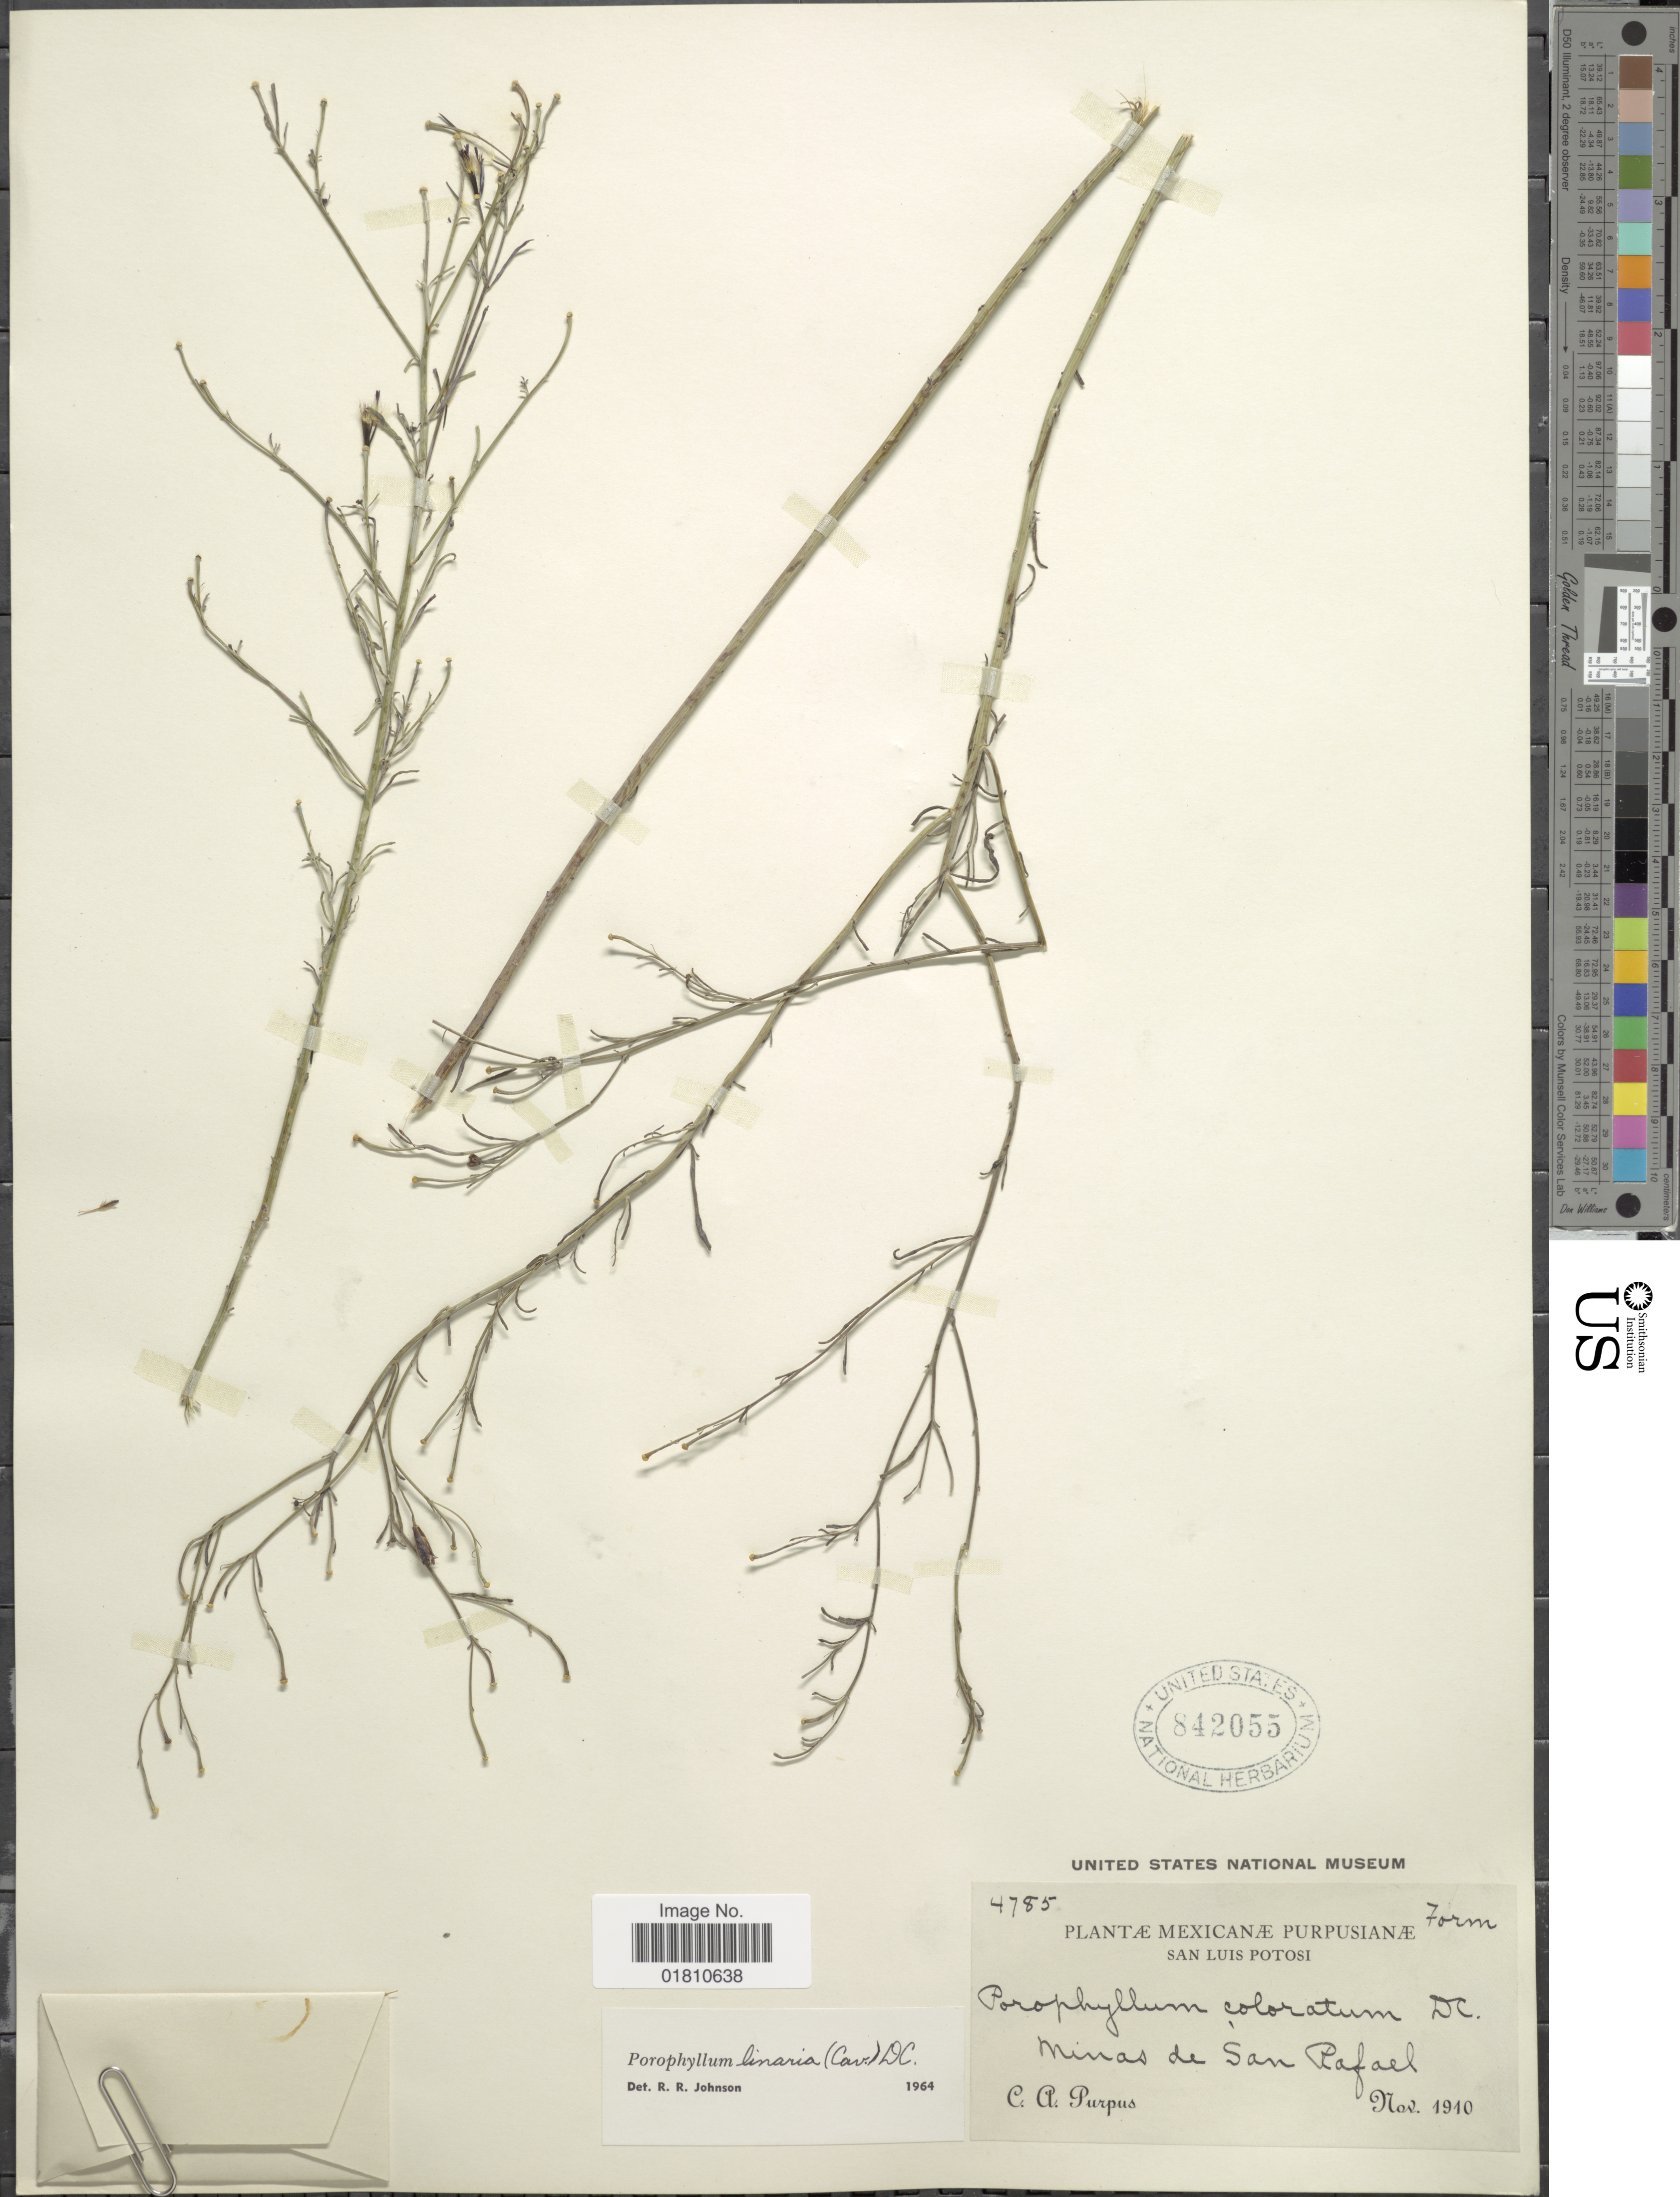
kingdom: Plantae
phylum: Tracheophyta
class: Magnoliopsida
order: Asterales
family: Asteraceae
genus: Porophyllum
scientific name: Porophyllum linaria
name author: (Cav.) DC.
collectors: C. A. Purpus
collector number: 4785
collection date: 1910-11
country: Mexico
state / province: San Luis Potosí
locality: Minas de San Rafael.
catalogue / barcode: US 842055